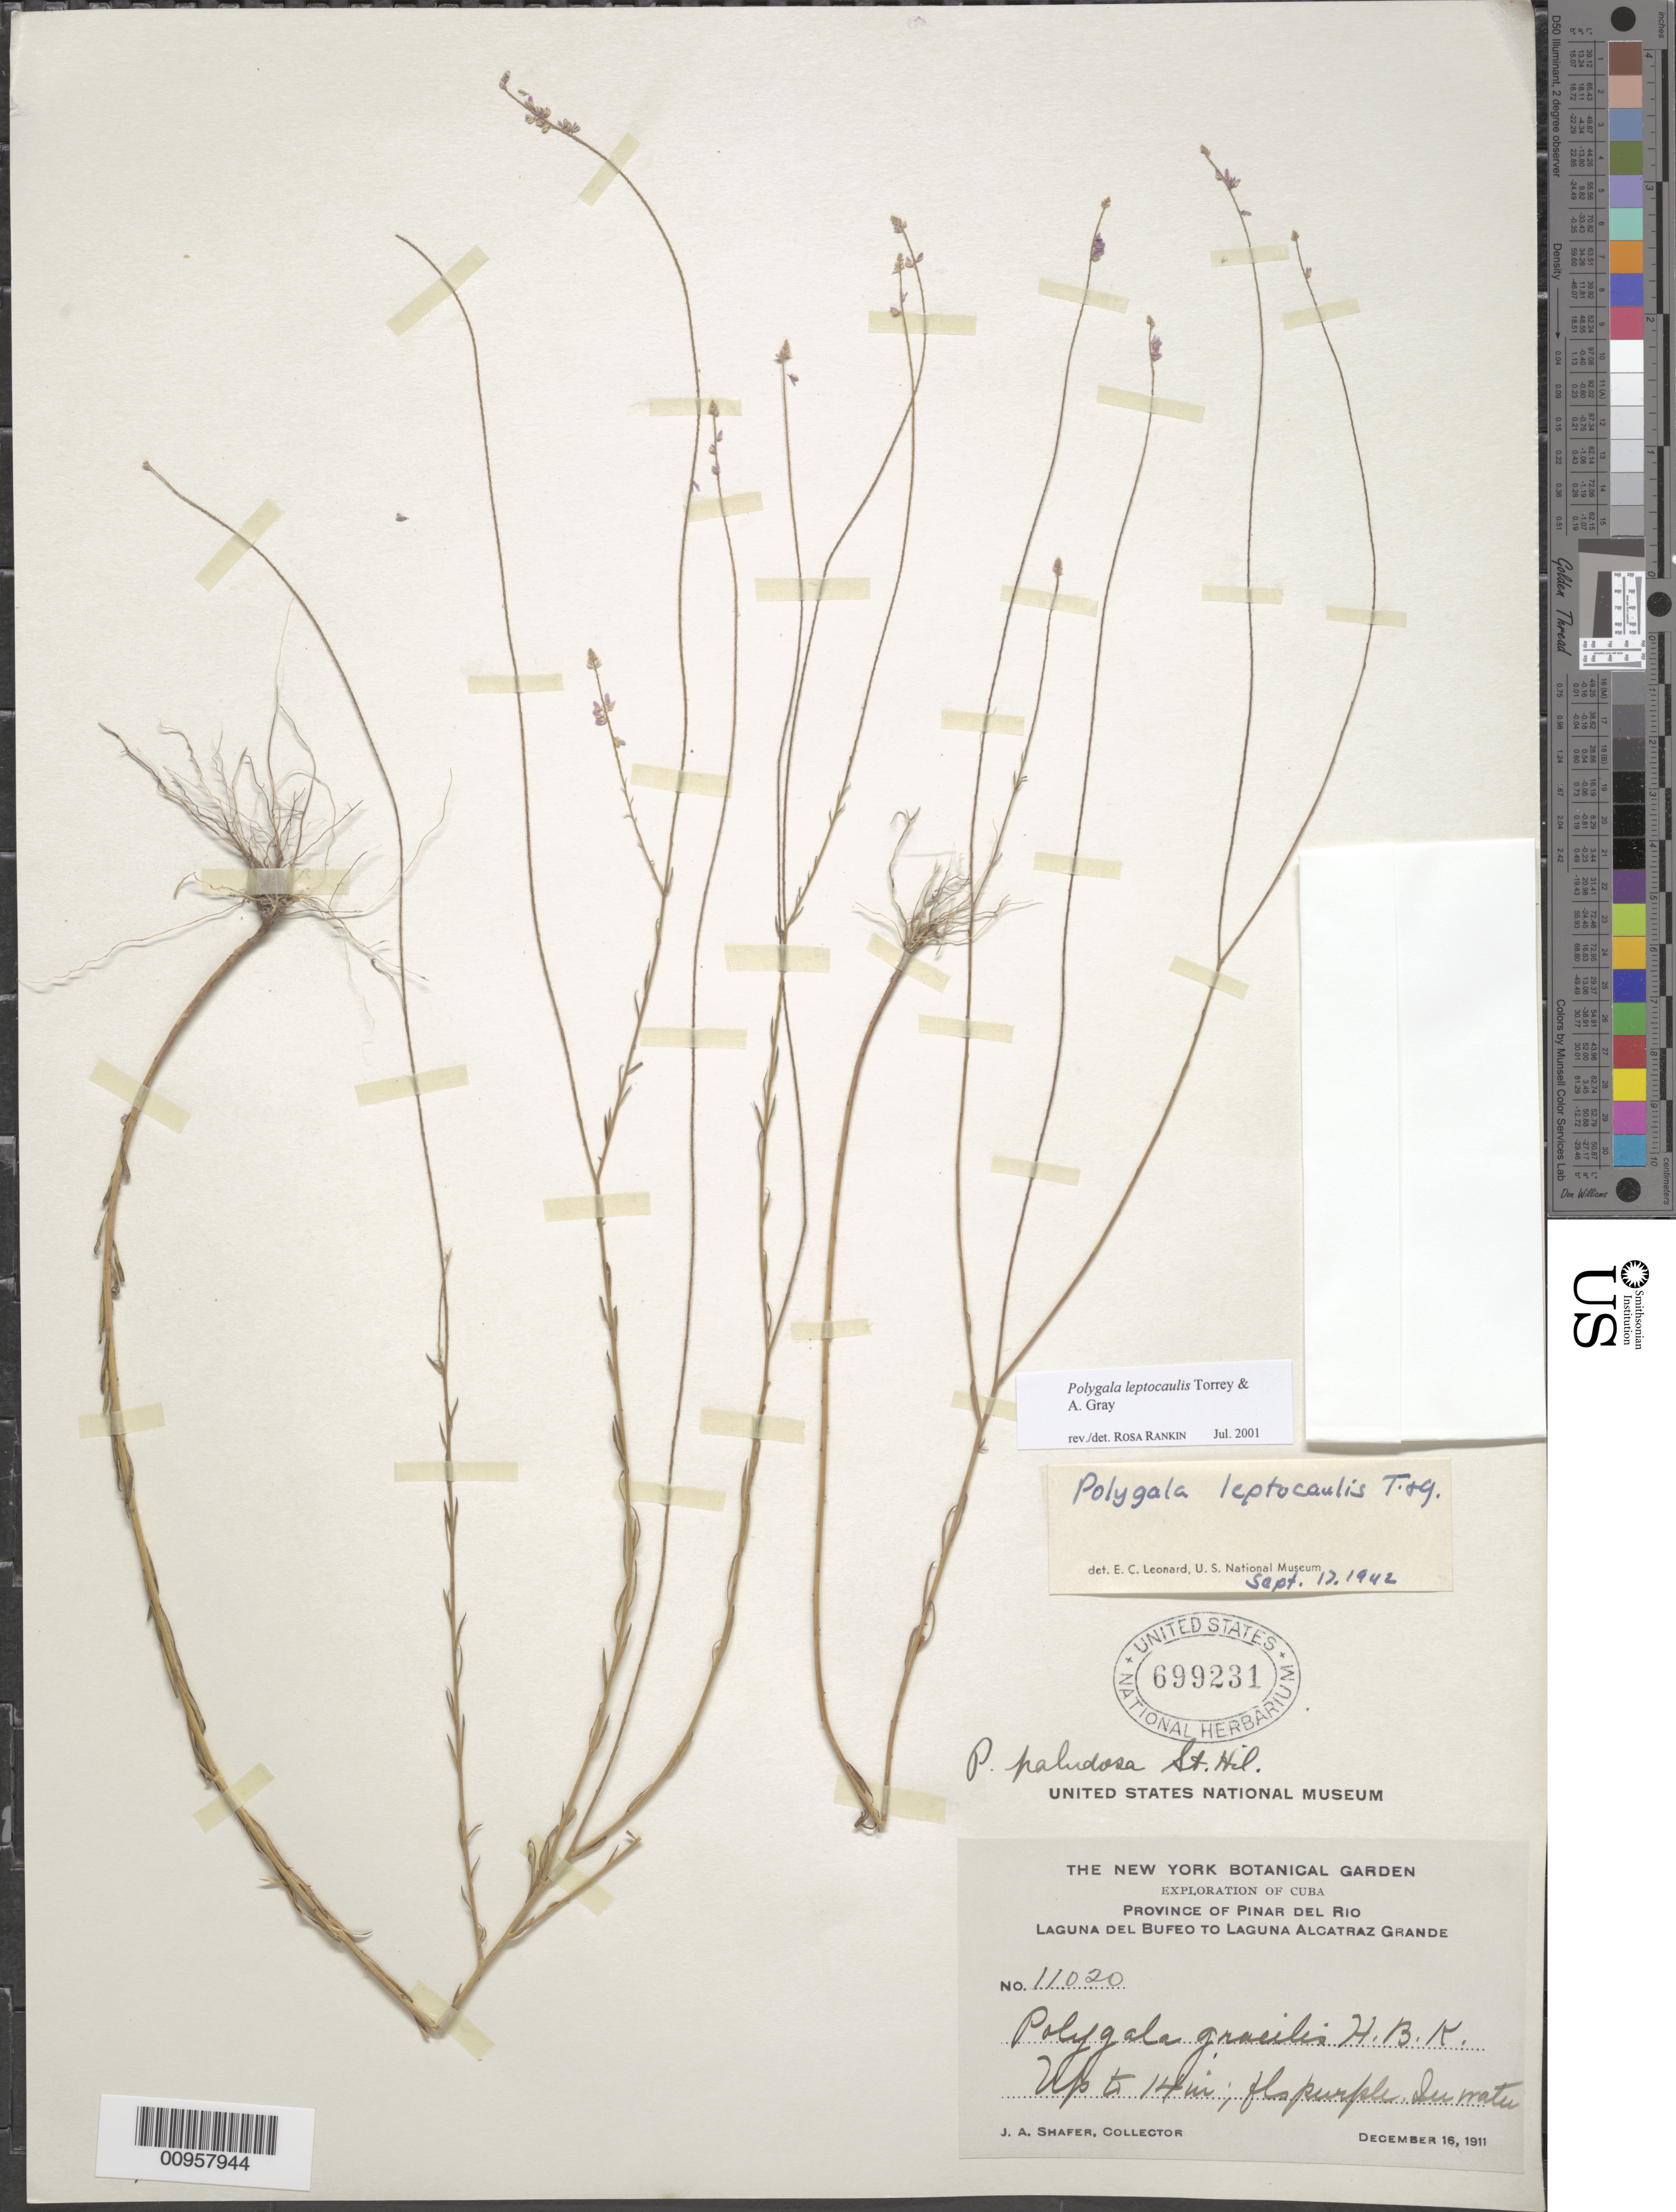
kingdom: Plantae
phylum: Tracheophyta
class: Magnoliopsida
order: Fabales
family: Polygalaceae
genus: Polygala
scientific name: Polygala leptocaulis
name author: Torr. & A. Gray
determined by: Rankin Rodriguez, Rosa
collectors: J. A. Shafer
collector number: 11020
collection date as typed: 16 Dec 1911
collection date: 1911-12-16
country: Cuba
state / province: Pinar del Rio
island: Cuba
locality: Laguna del Bufeo to Laguna Alcatraz Grande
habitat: In water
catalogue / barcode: US 699231